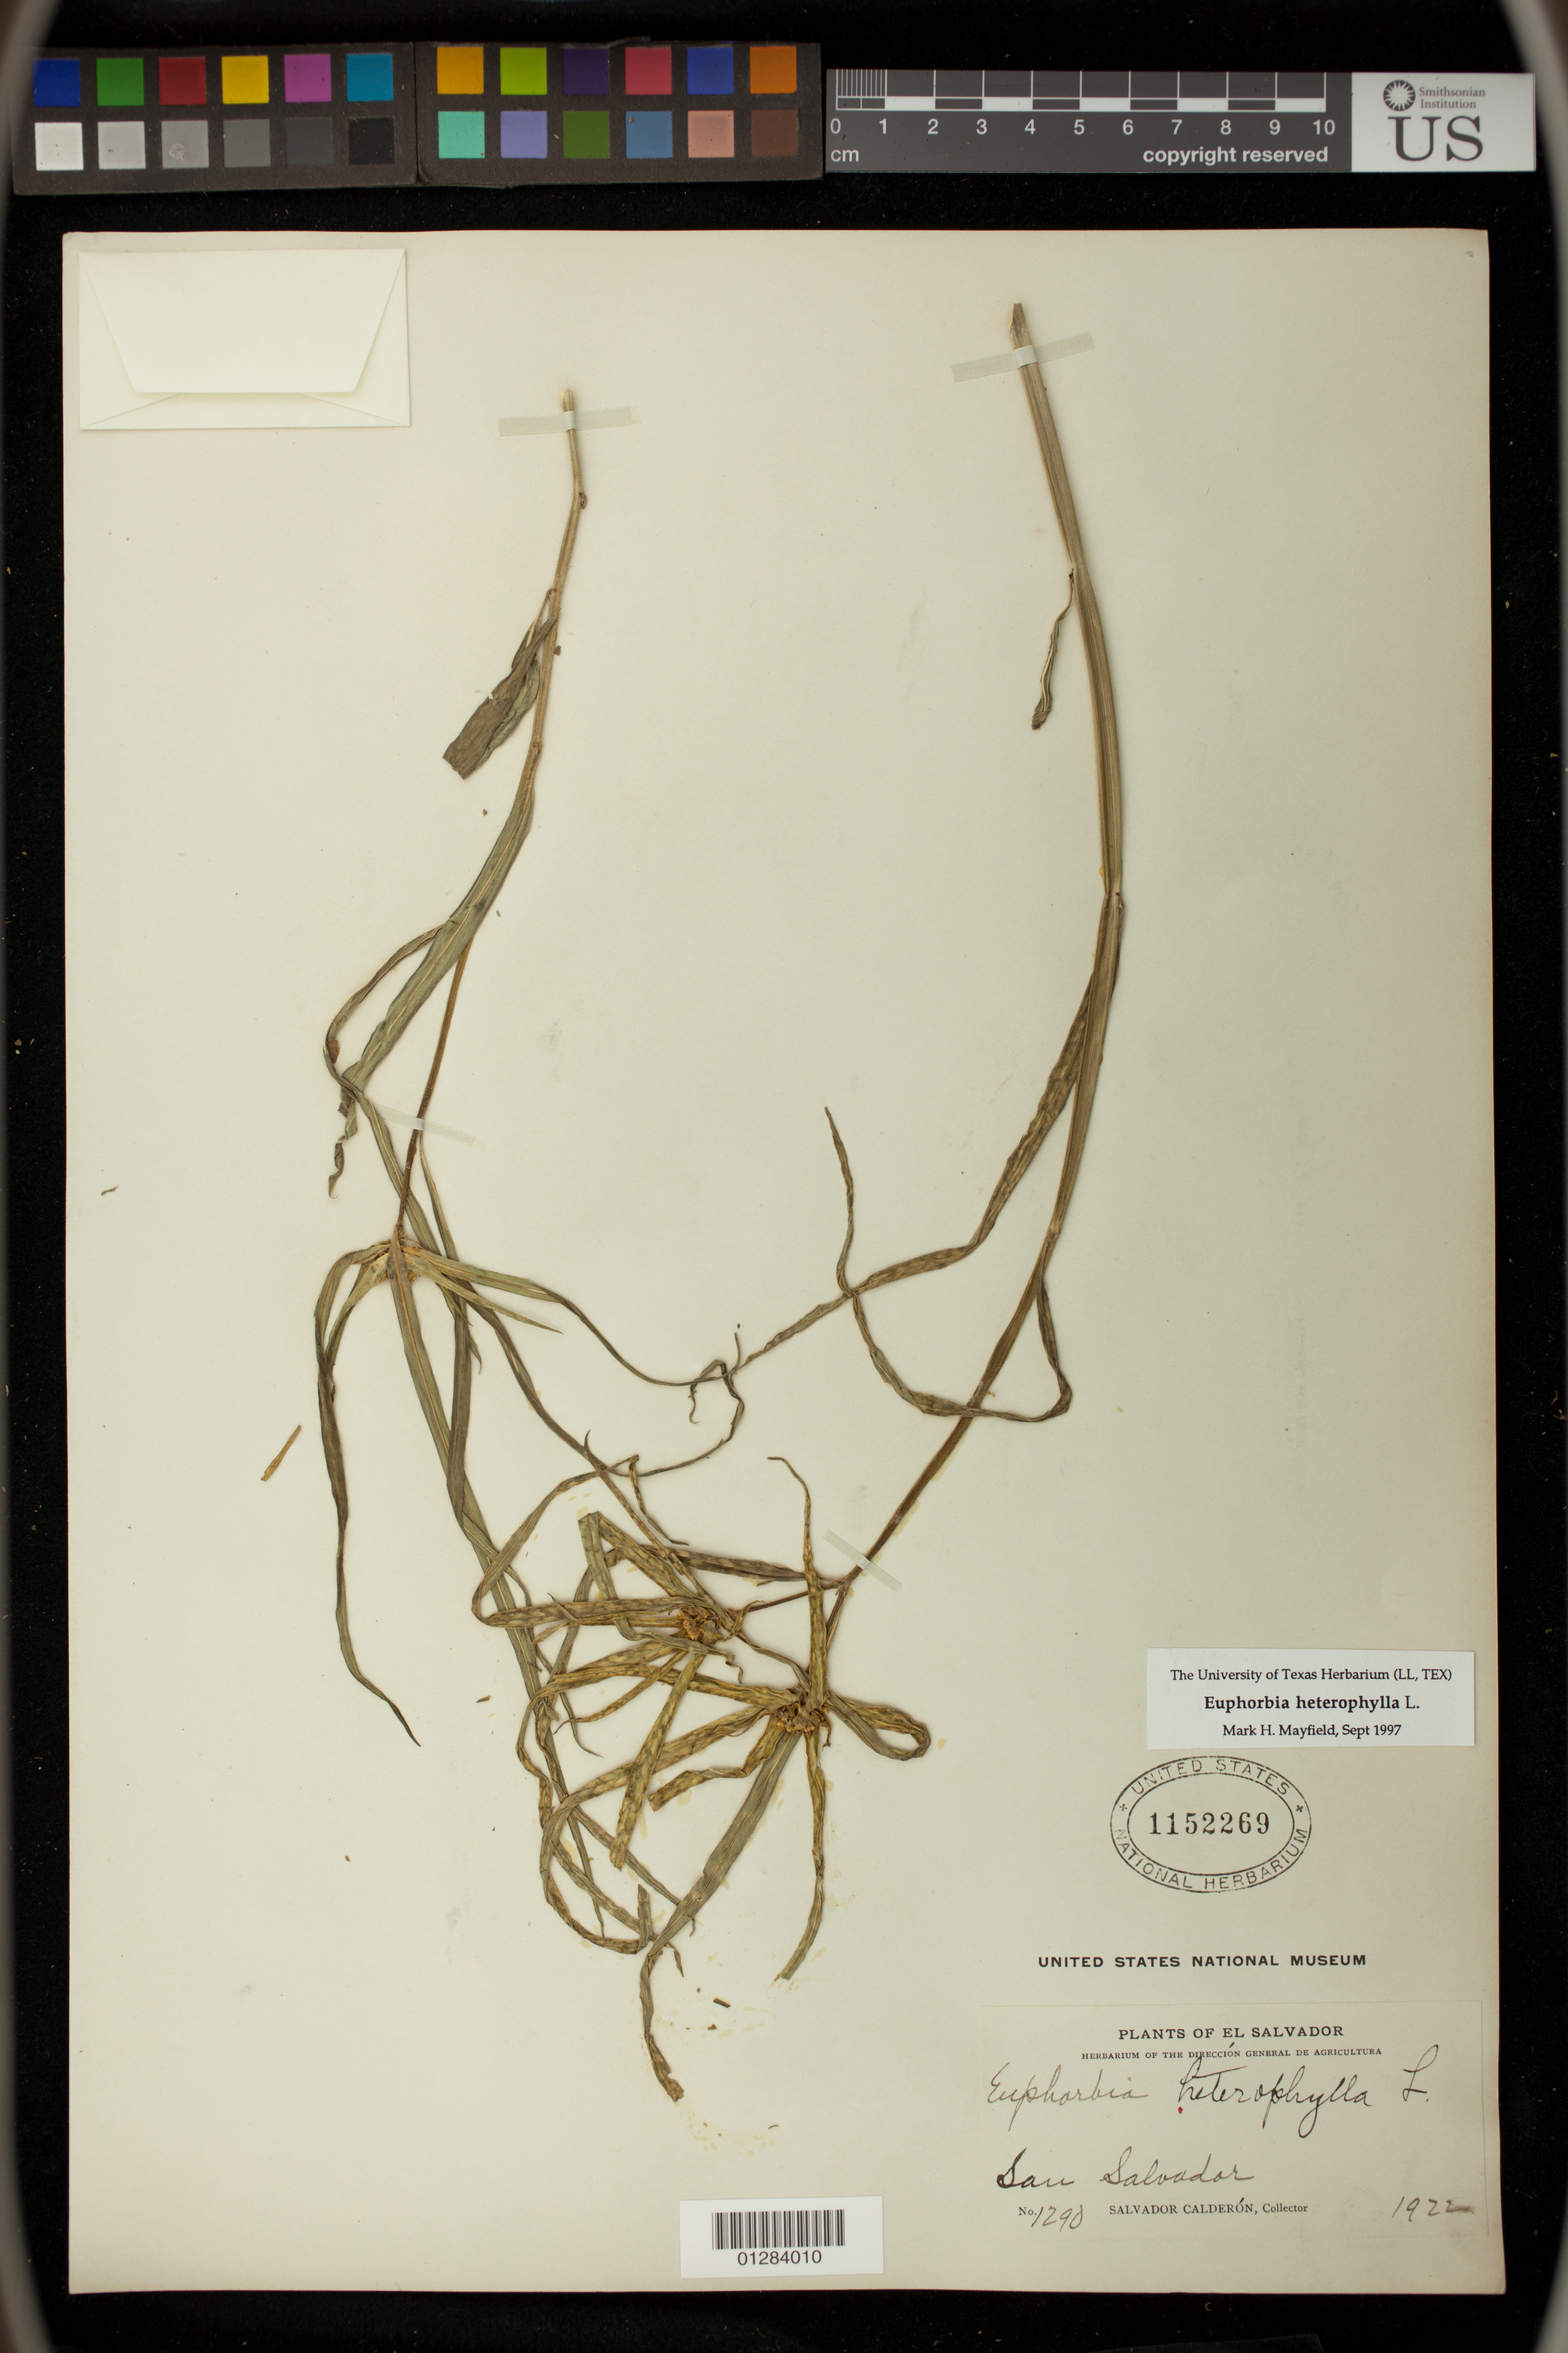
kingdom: Plantae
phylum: Tracheophyta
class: Magnoliopsida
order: Malpighiales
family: Euphorbiaceae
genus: Euphorbia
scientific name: Euphorbia heterophylla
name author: L.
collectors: S. Calderón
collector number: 1290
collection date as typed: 1922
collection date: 1922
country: El Salvador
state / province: San Salvador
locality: San salvador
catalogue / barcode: US 1152269